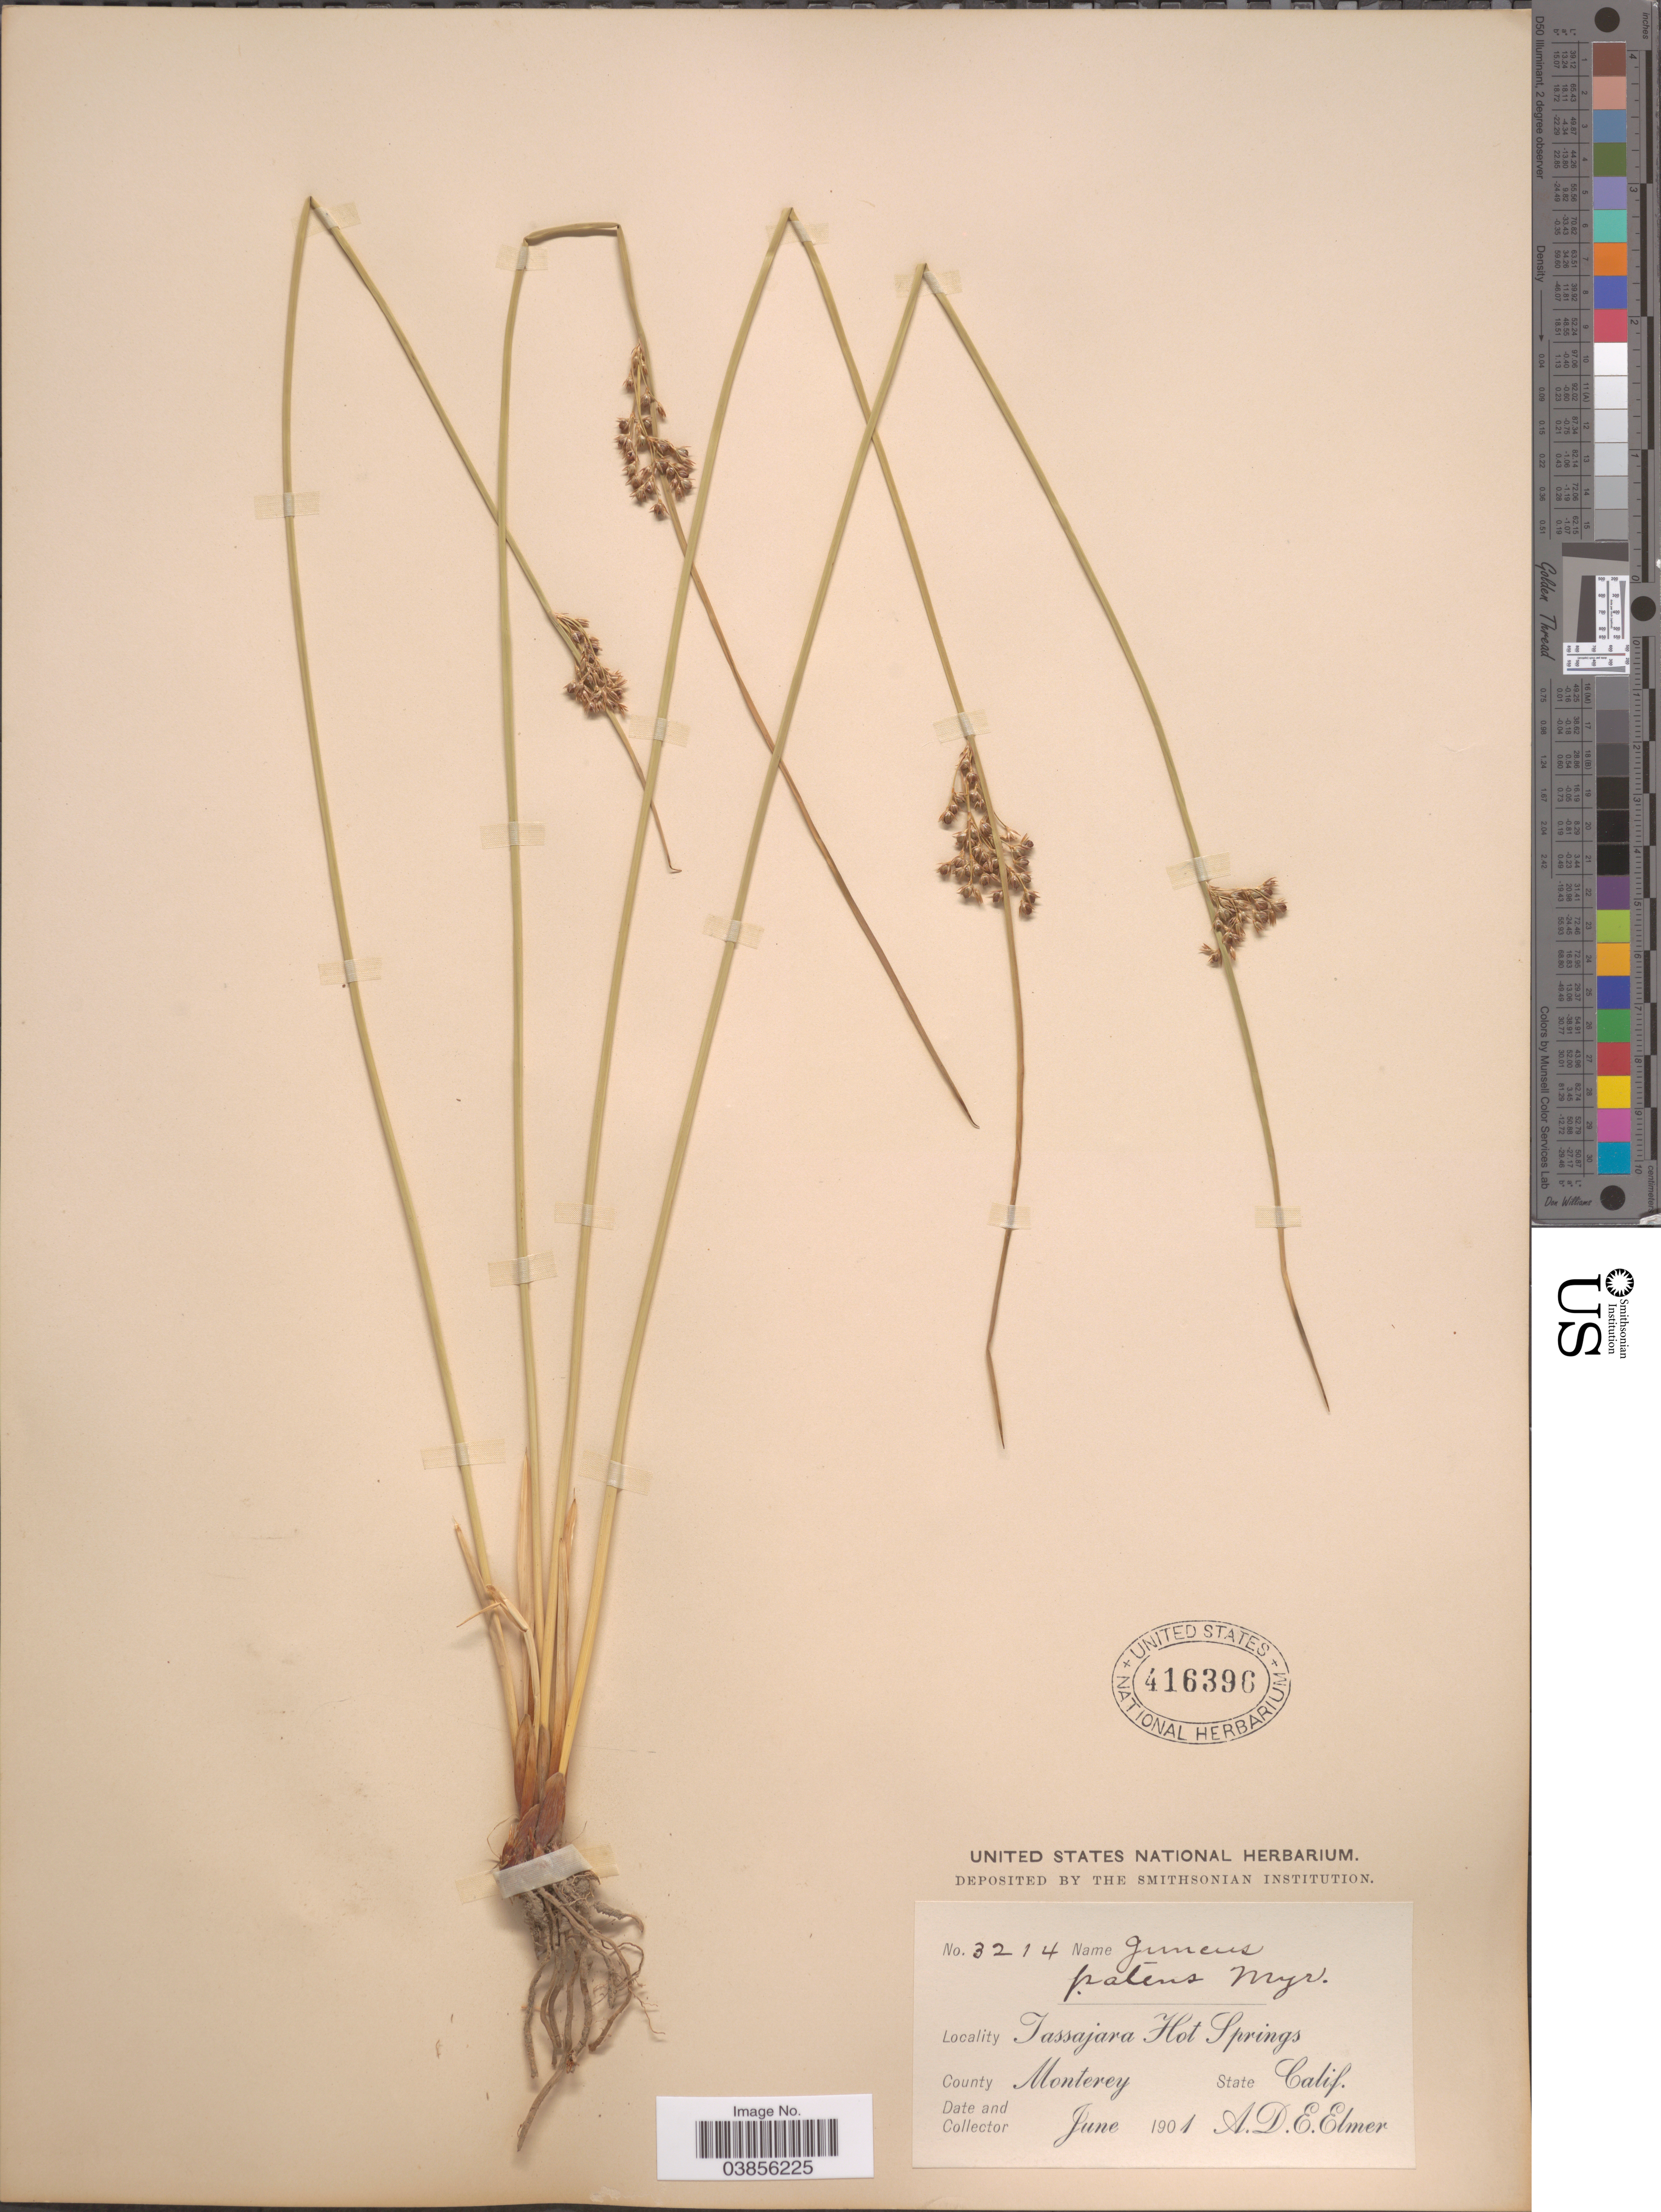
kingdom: Plantae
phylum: Tracheophyta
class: Liliopsida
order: Poales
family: Juncaceae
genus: Juncus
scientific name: Juncus patens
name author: E. Mey.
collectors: A. D. E. Elmer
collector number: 3214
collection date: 1901-06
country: United States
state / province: California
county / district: Monterey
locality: Tassajara Hot Springs. County Monterey.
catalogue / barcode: US 416396